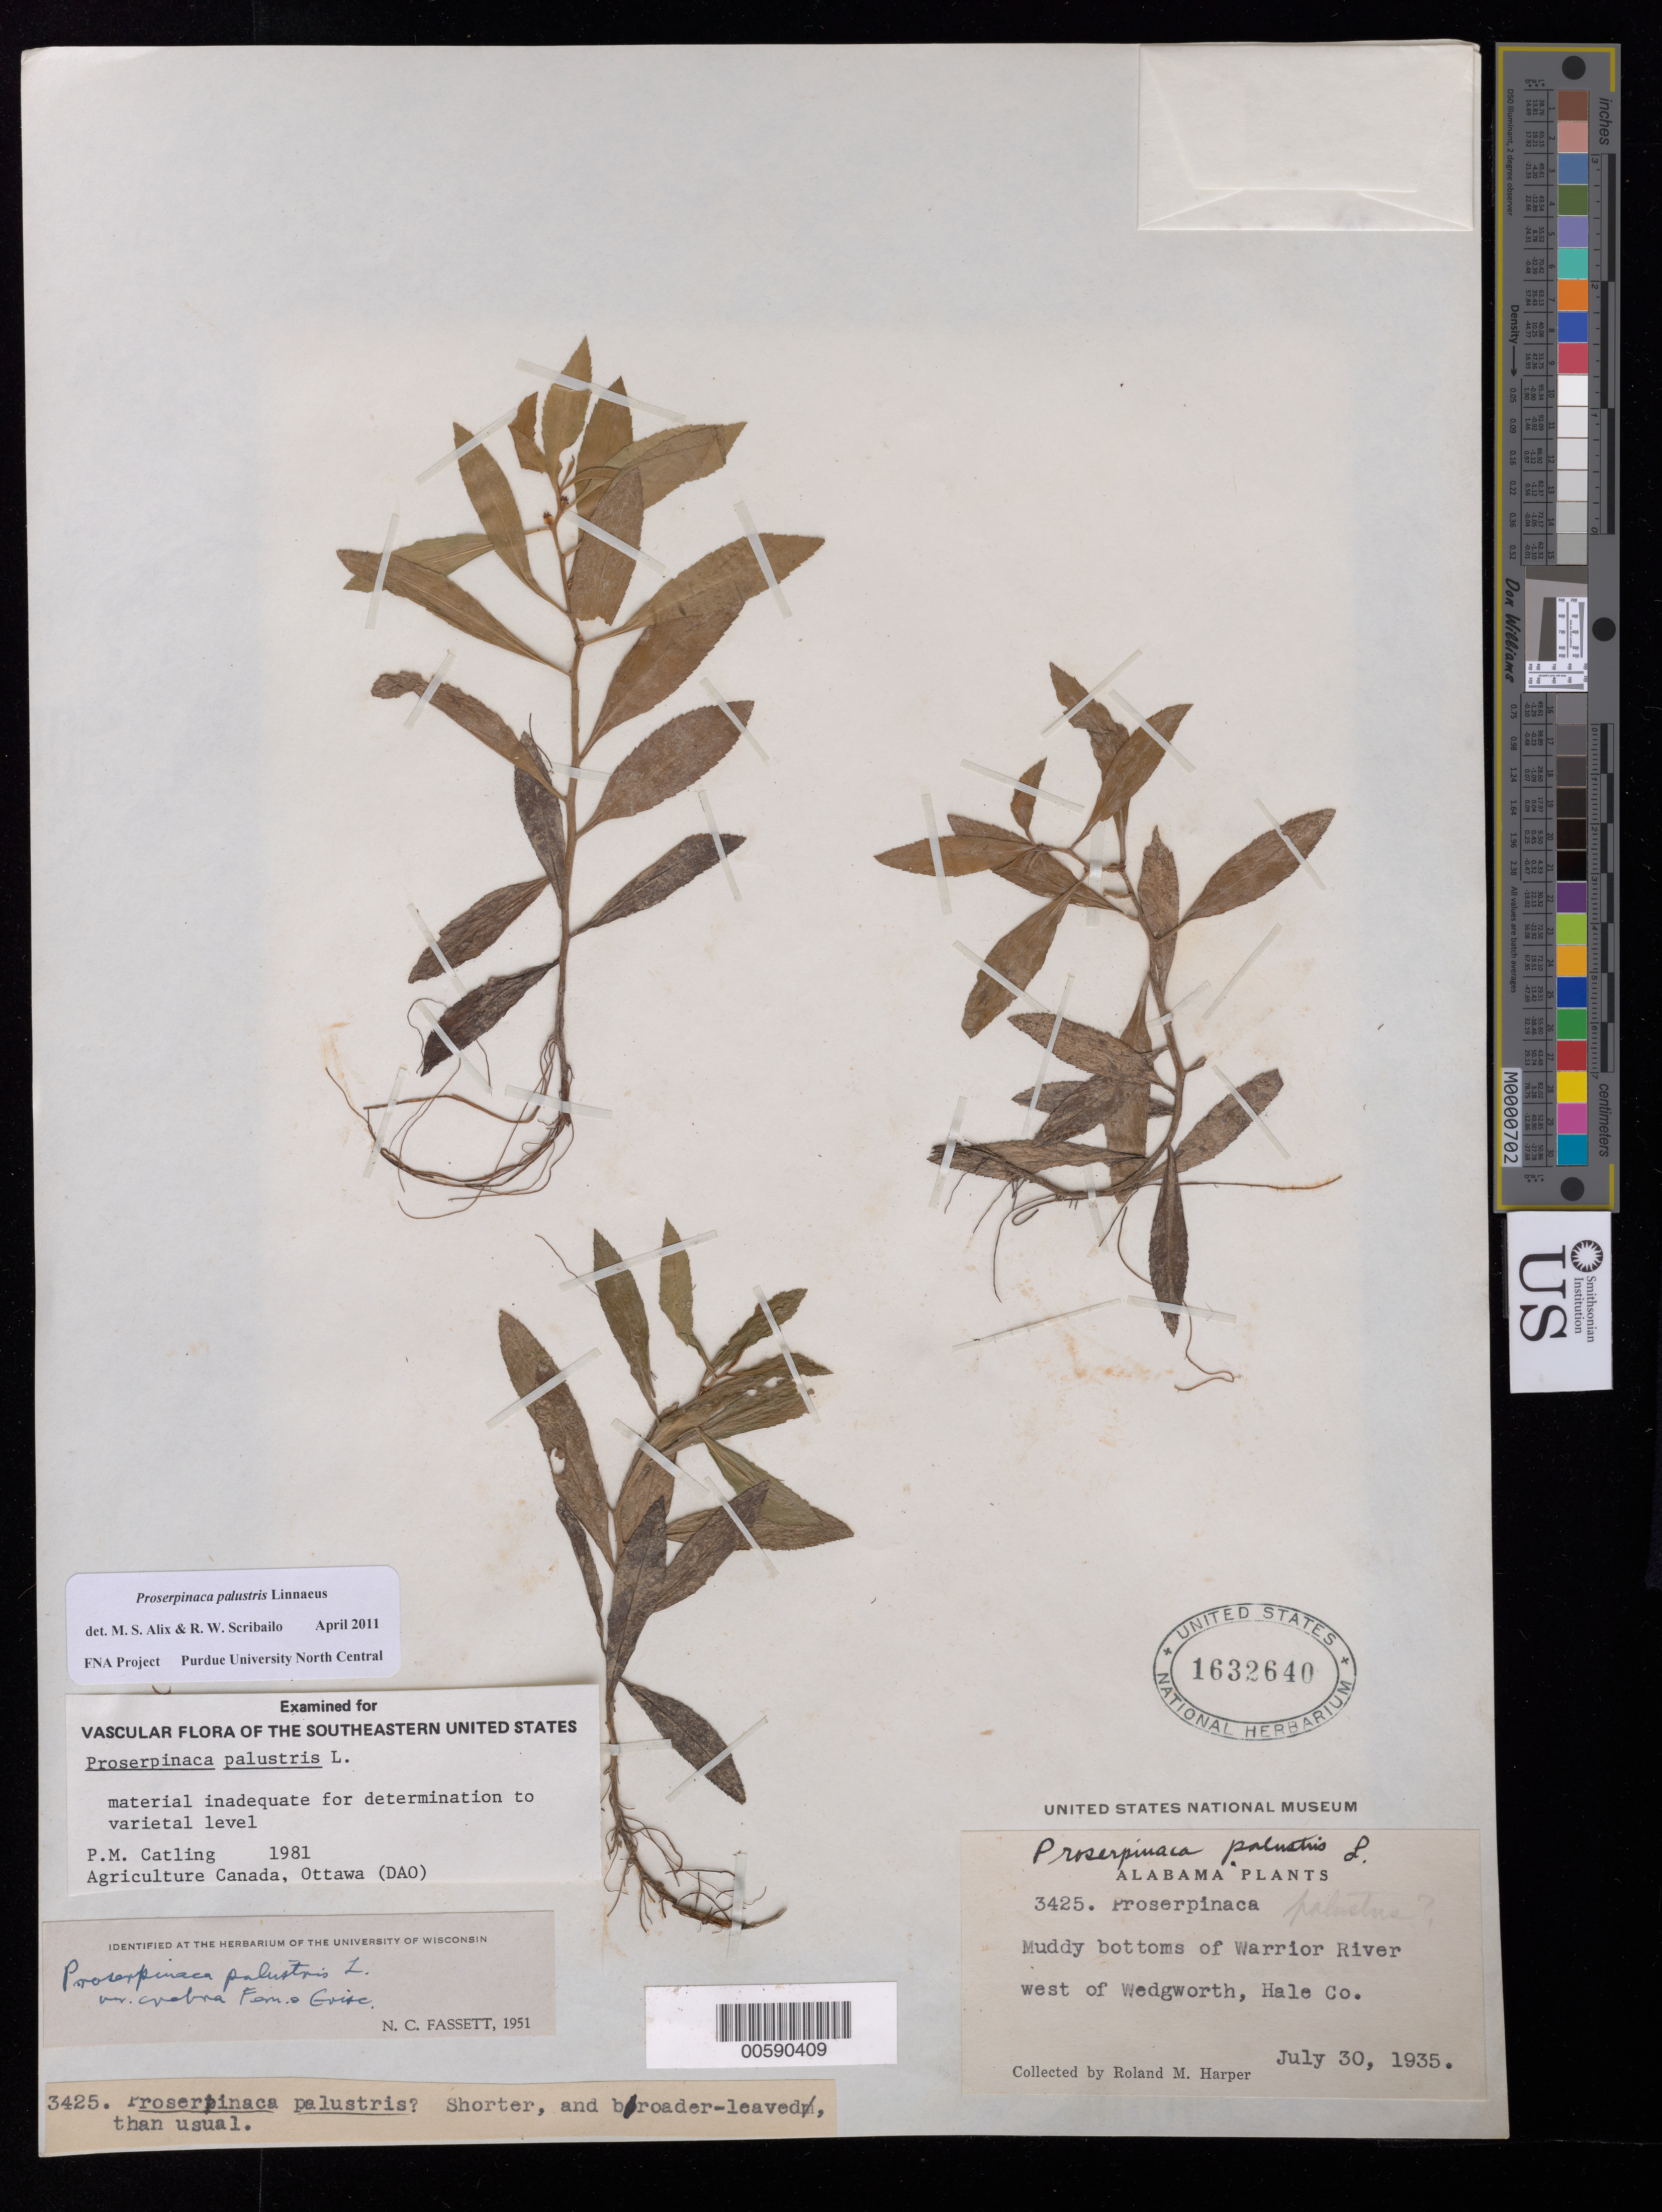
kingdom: Plantae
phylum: Tracheophyta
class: Magnoliopsida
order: Saxifragales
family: Haloragaceae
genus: Proserpinaca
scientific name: Proserpinaca palustris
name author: L.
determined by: Scribailo, R. W.; Alix, M. S.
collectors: R. M. Harper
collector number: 3425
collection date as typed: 30 Jul 1935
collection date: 1935-07-30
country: United States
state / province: Alabama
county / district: Hale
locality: Warrior River, W of Wedgworth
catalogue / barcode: US 1632640